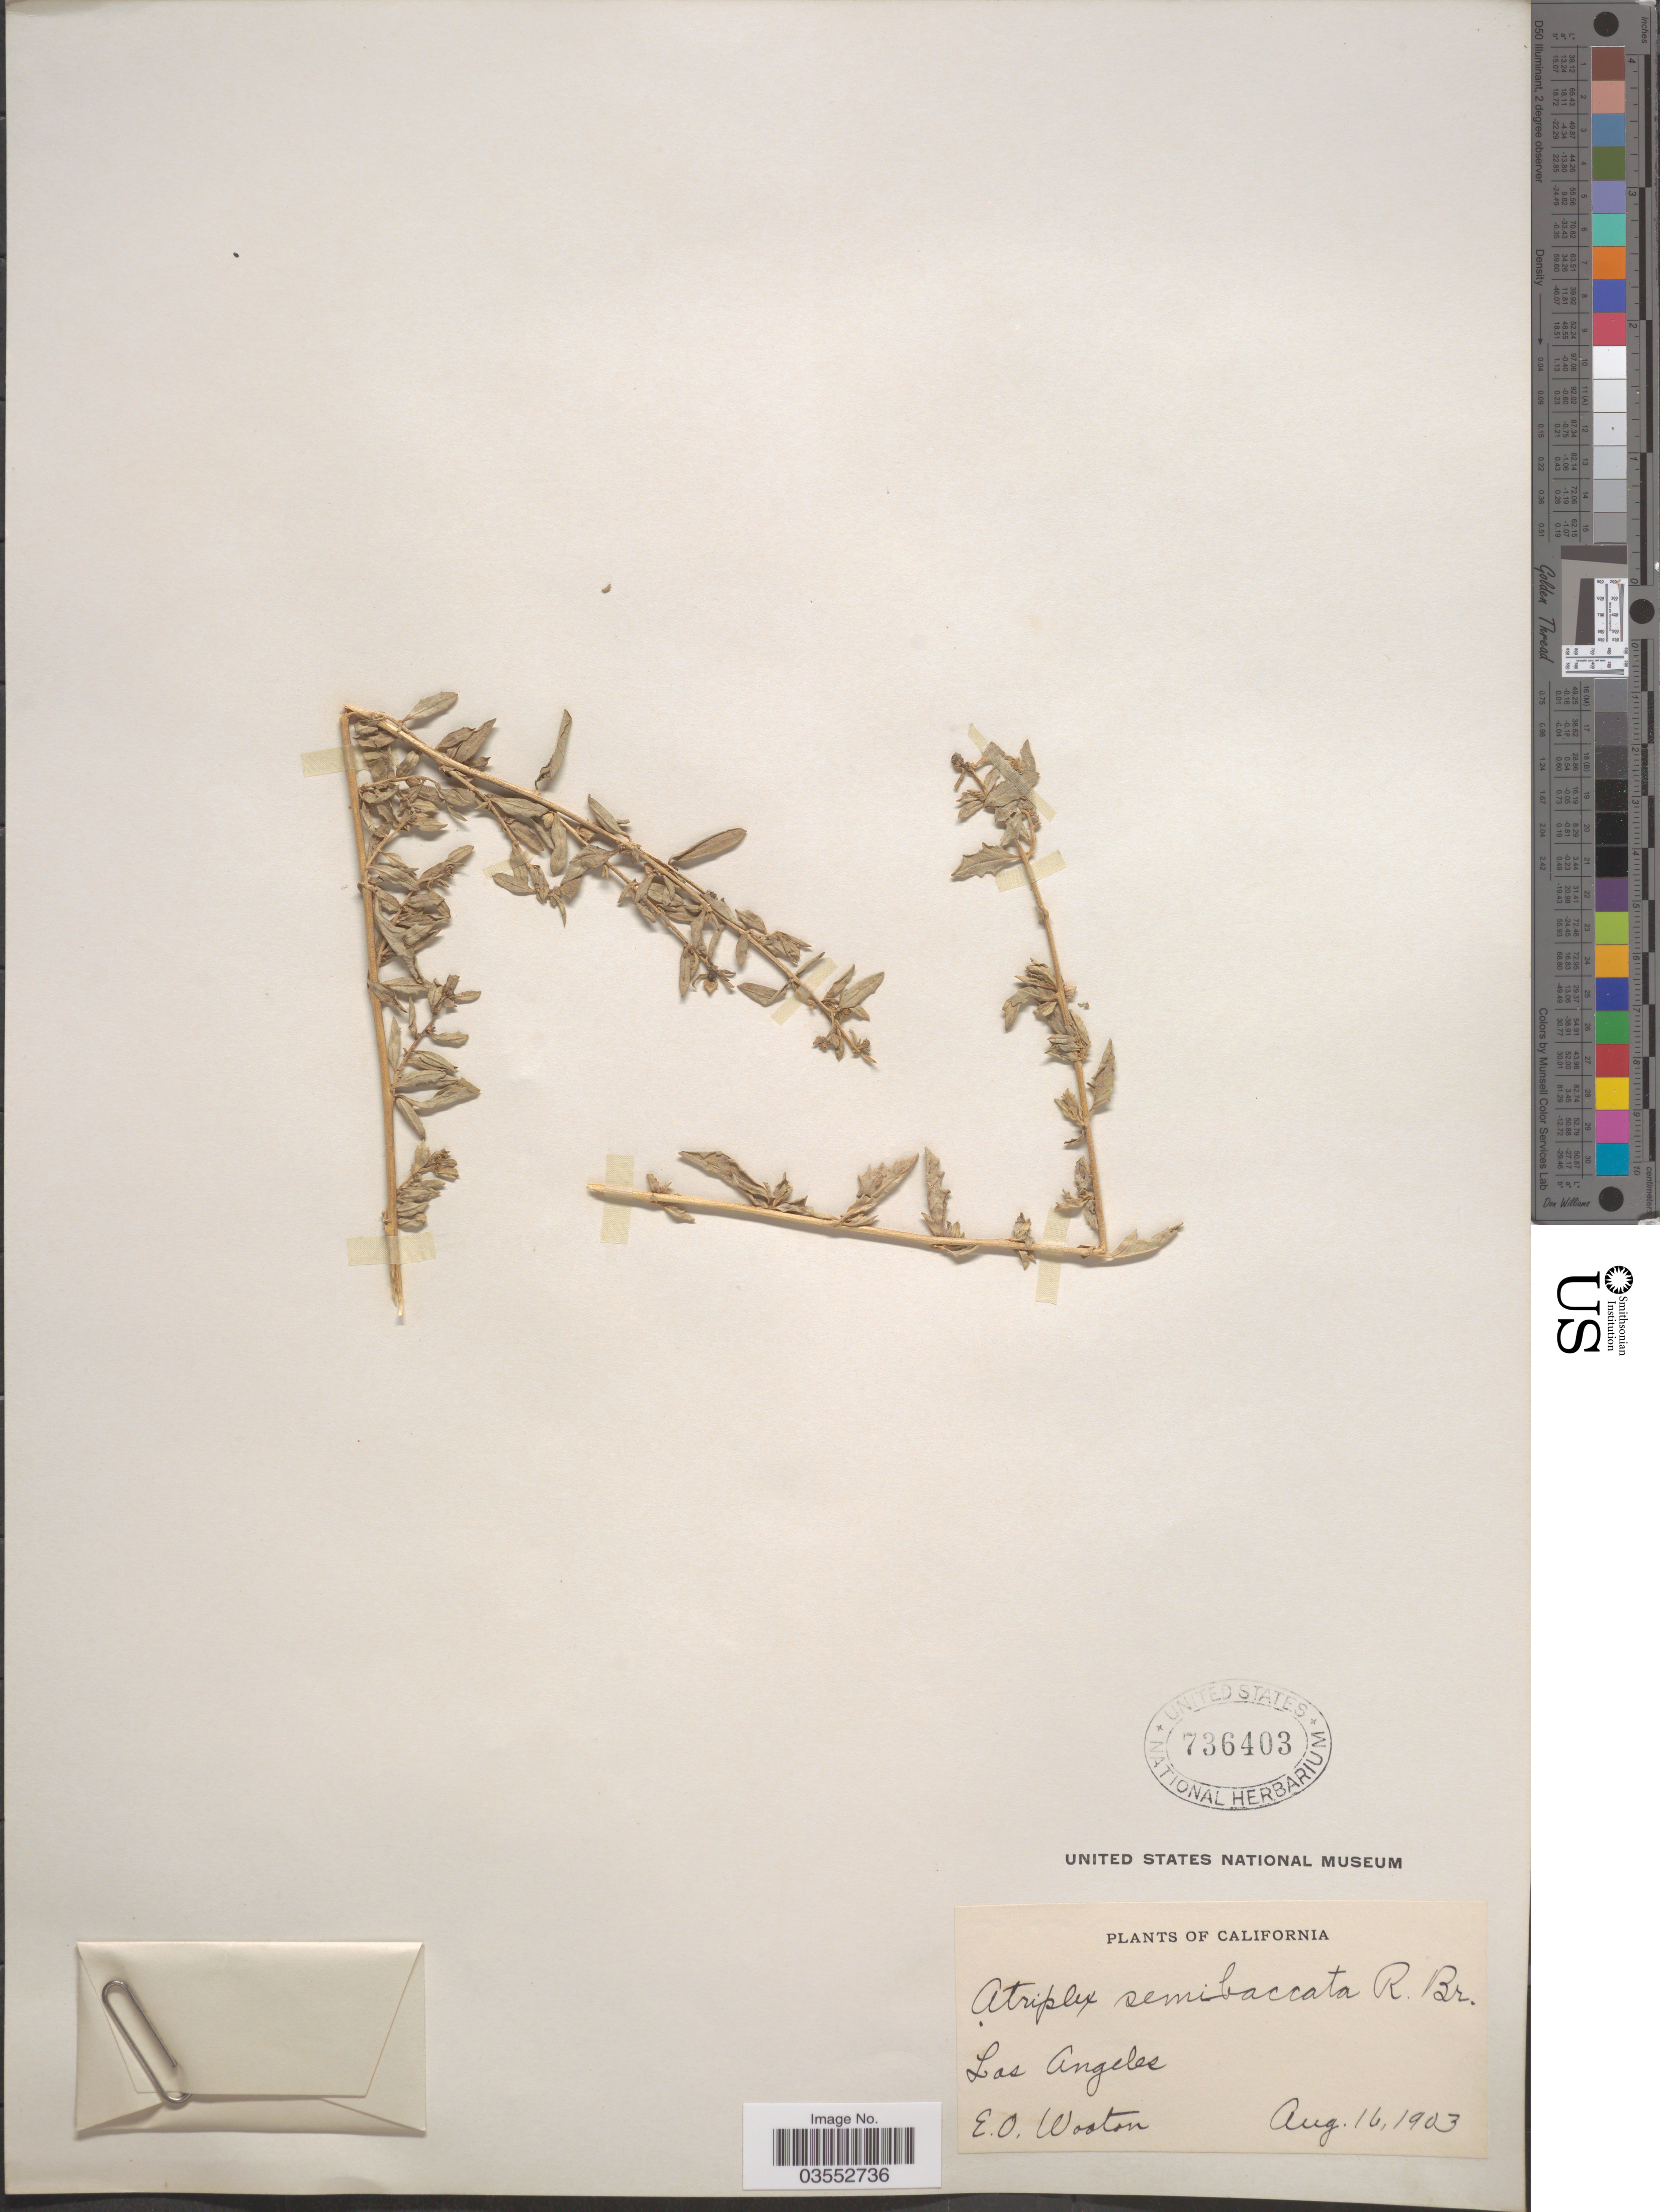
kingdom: Plantae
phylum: Tracheophyta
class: Magnoliopsida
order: Caryophyllales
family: Amaranthaceae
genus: Atriplex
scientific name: Atriplex semibaccata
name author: R. Br.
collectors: E. O. Wooton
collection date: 1903-08-16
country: United States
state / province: California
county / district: Los Angeles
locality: Los Angeles.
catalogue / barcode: US 736403